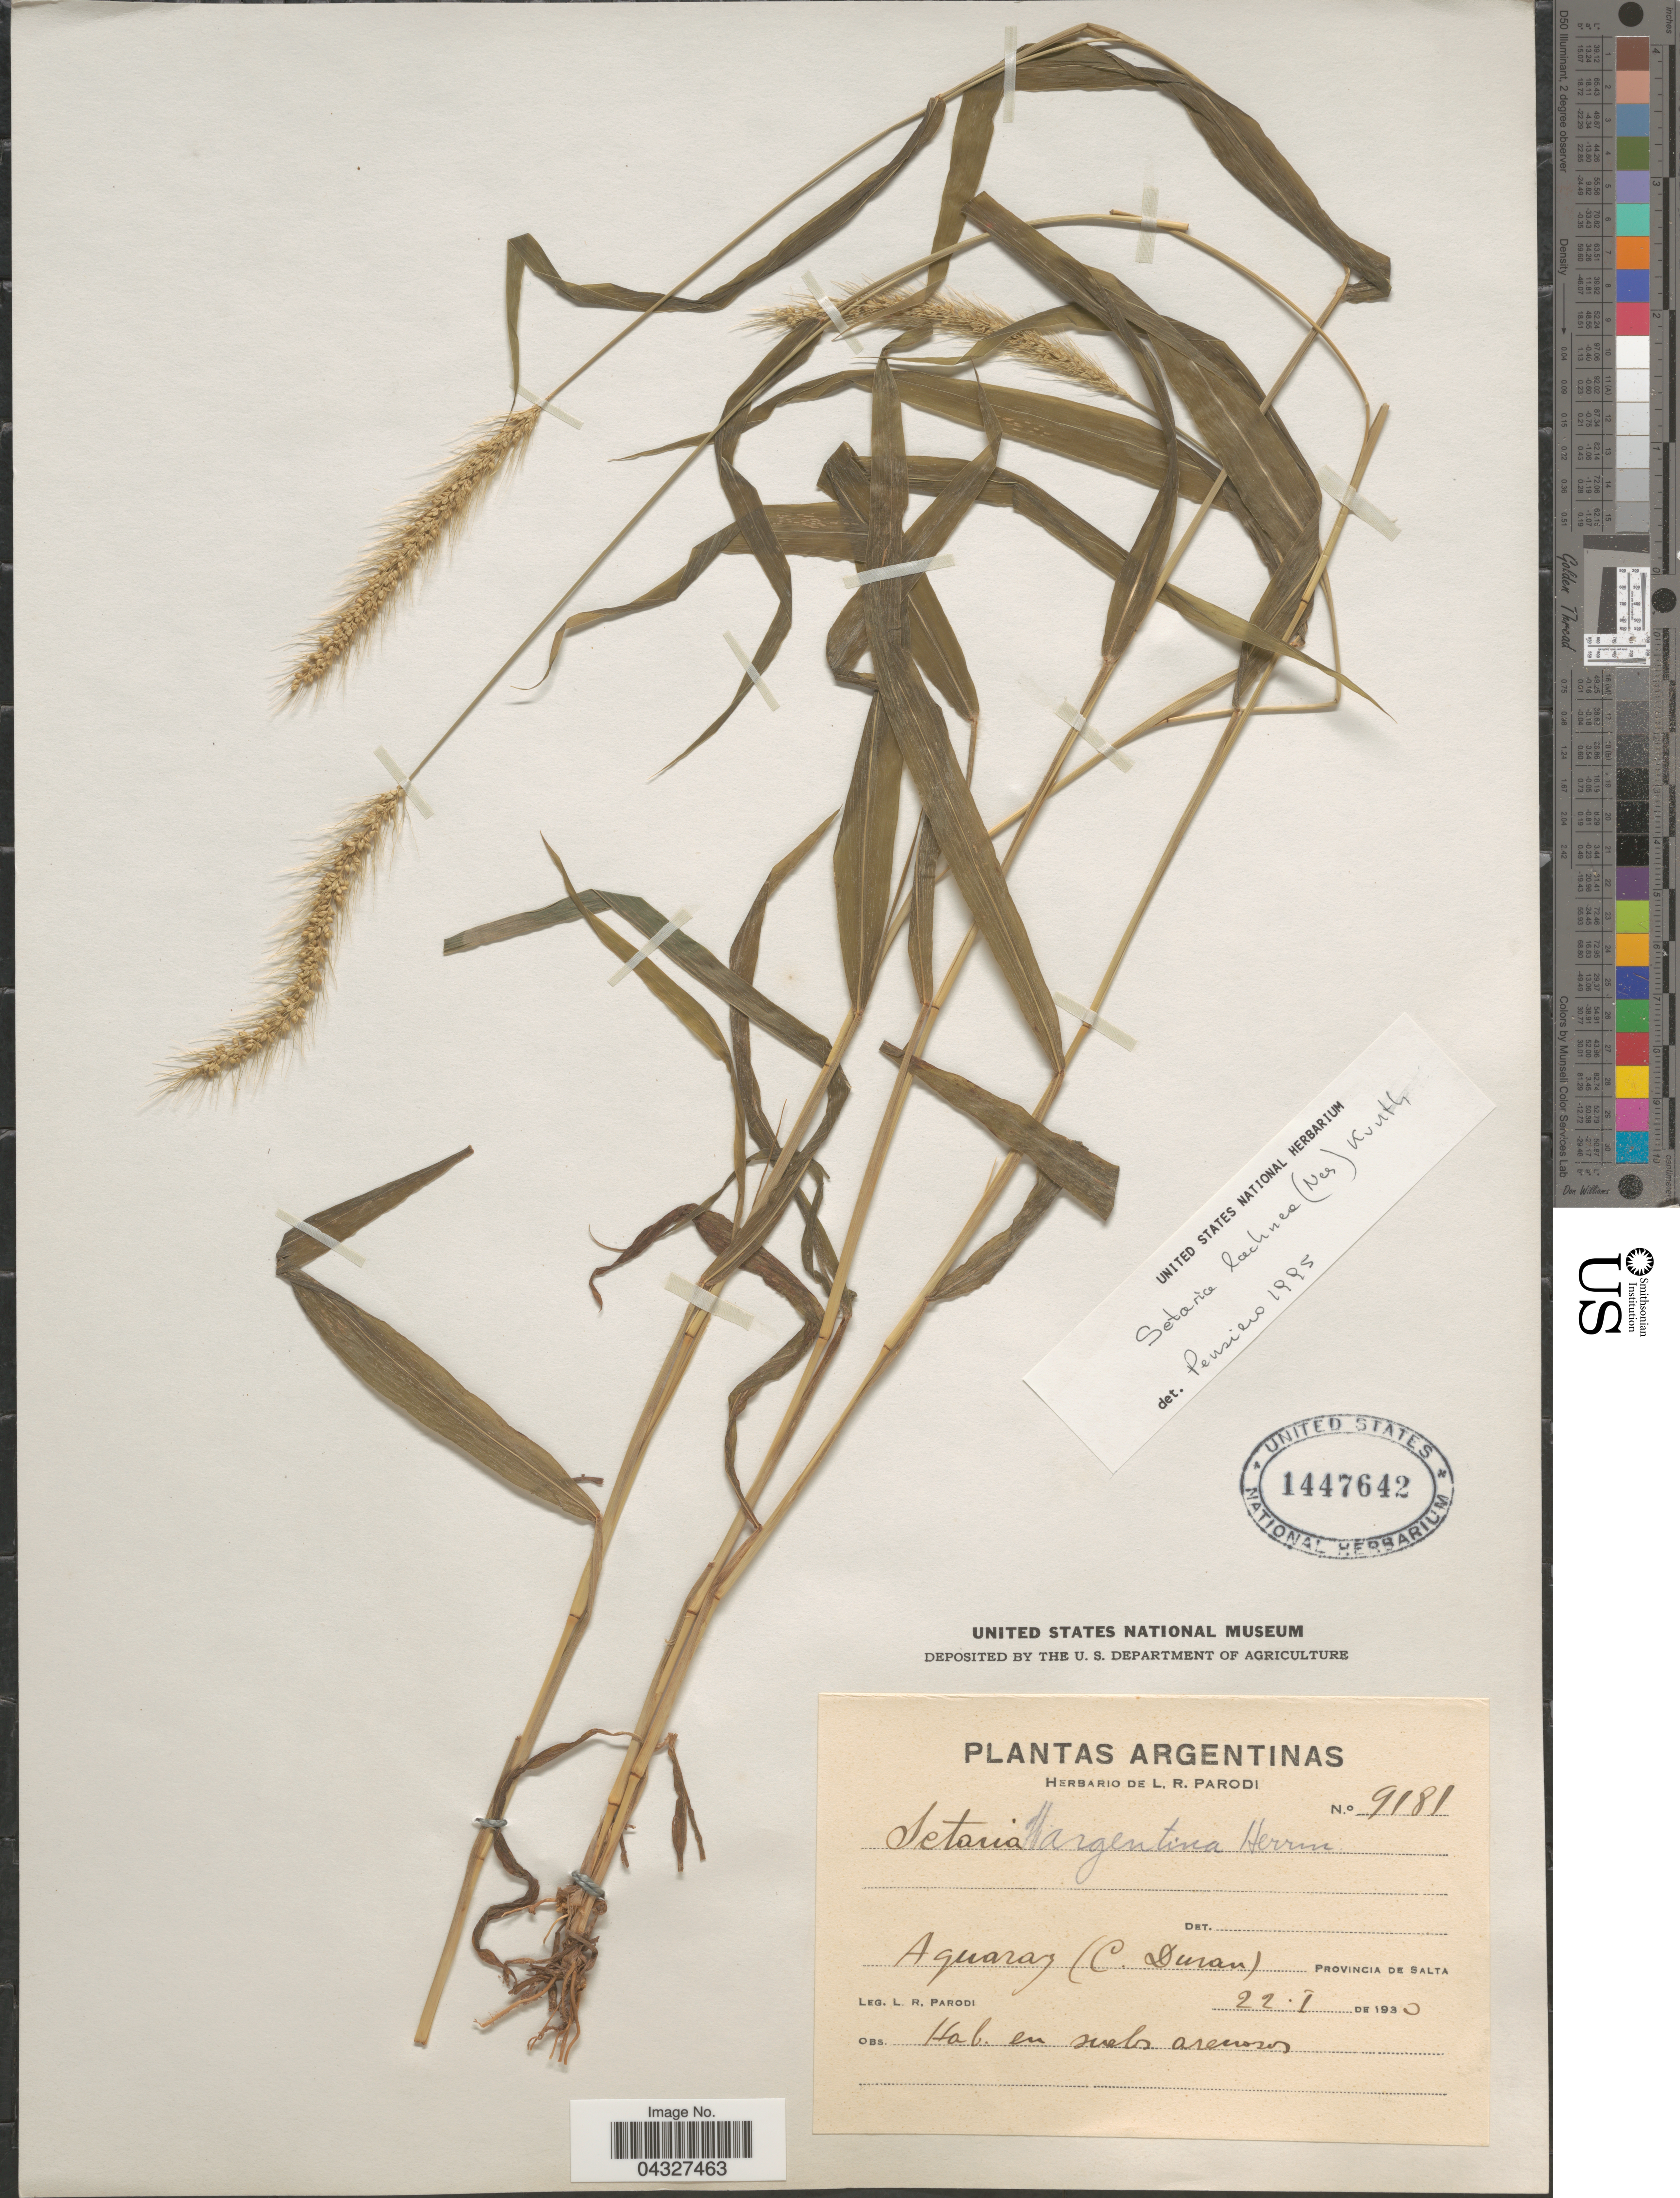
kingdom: Plantae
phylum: Tracheophyta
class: Liliopsida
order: Poales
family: Poaceae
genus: Setaria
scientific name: Setaria lachnea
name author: (Nees) Kunth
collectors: L. R. Parodi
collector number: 9181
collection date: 1930-01-22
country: Argentina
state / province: Salta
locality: Aquaray (C. Duran).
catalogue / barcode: US 1447642